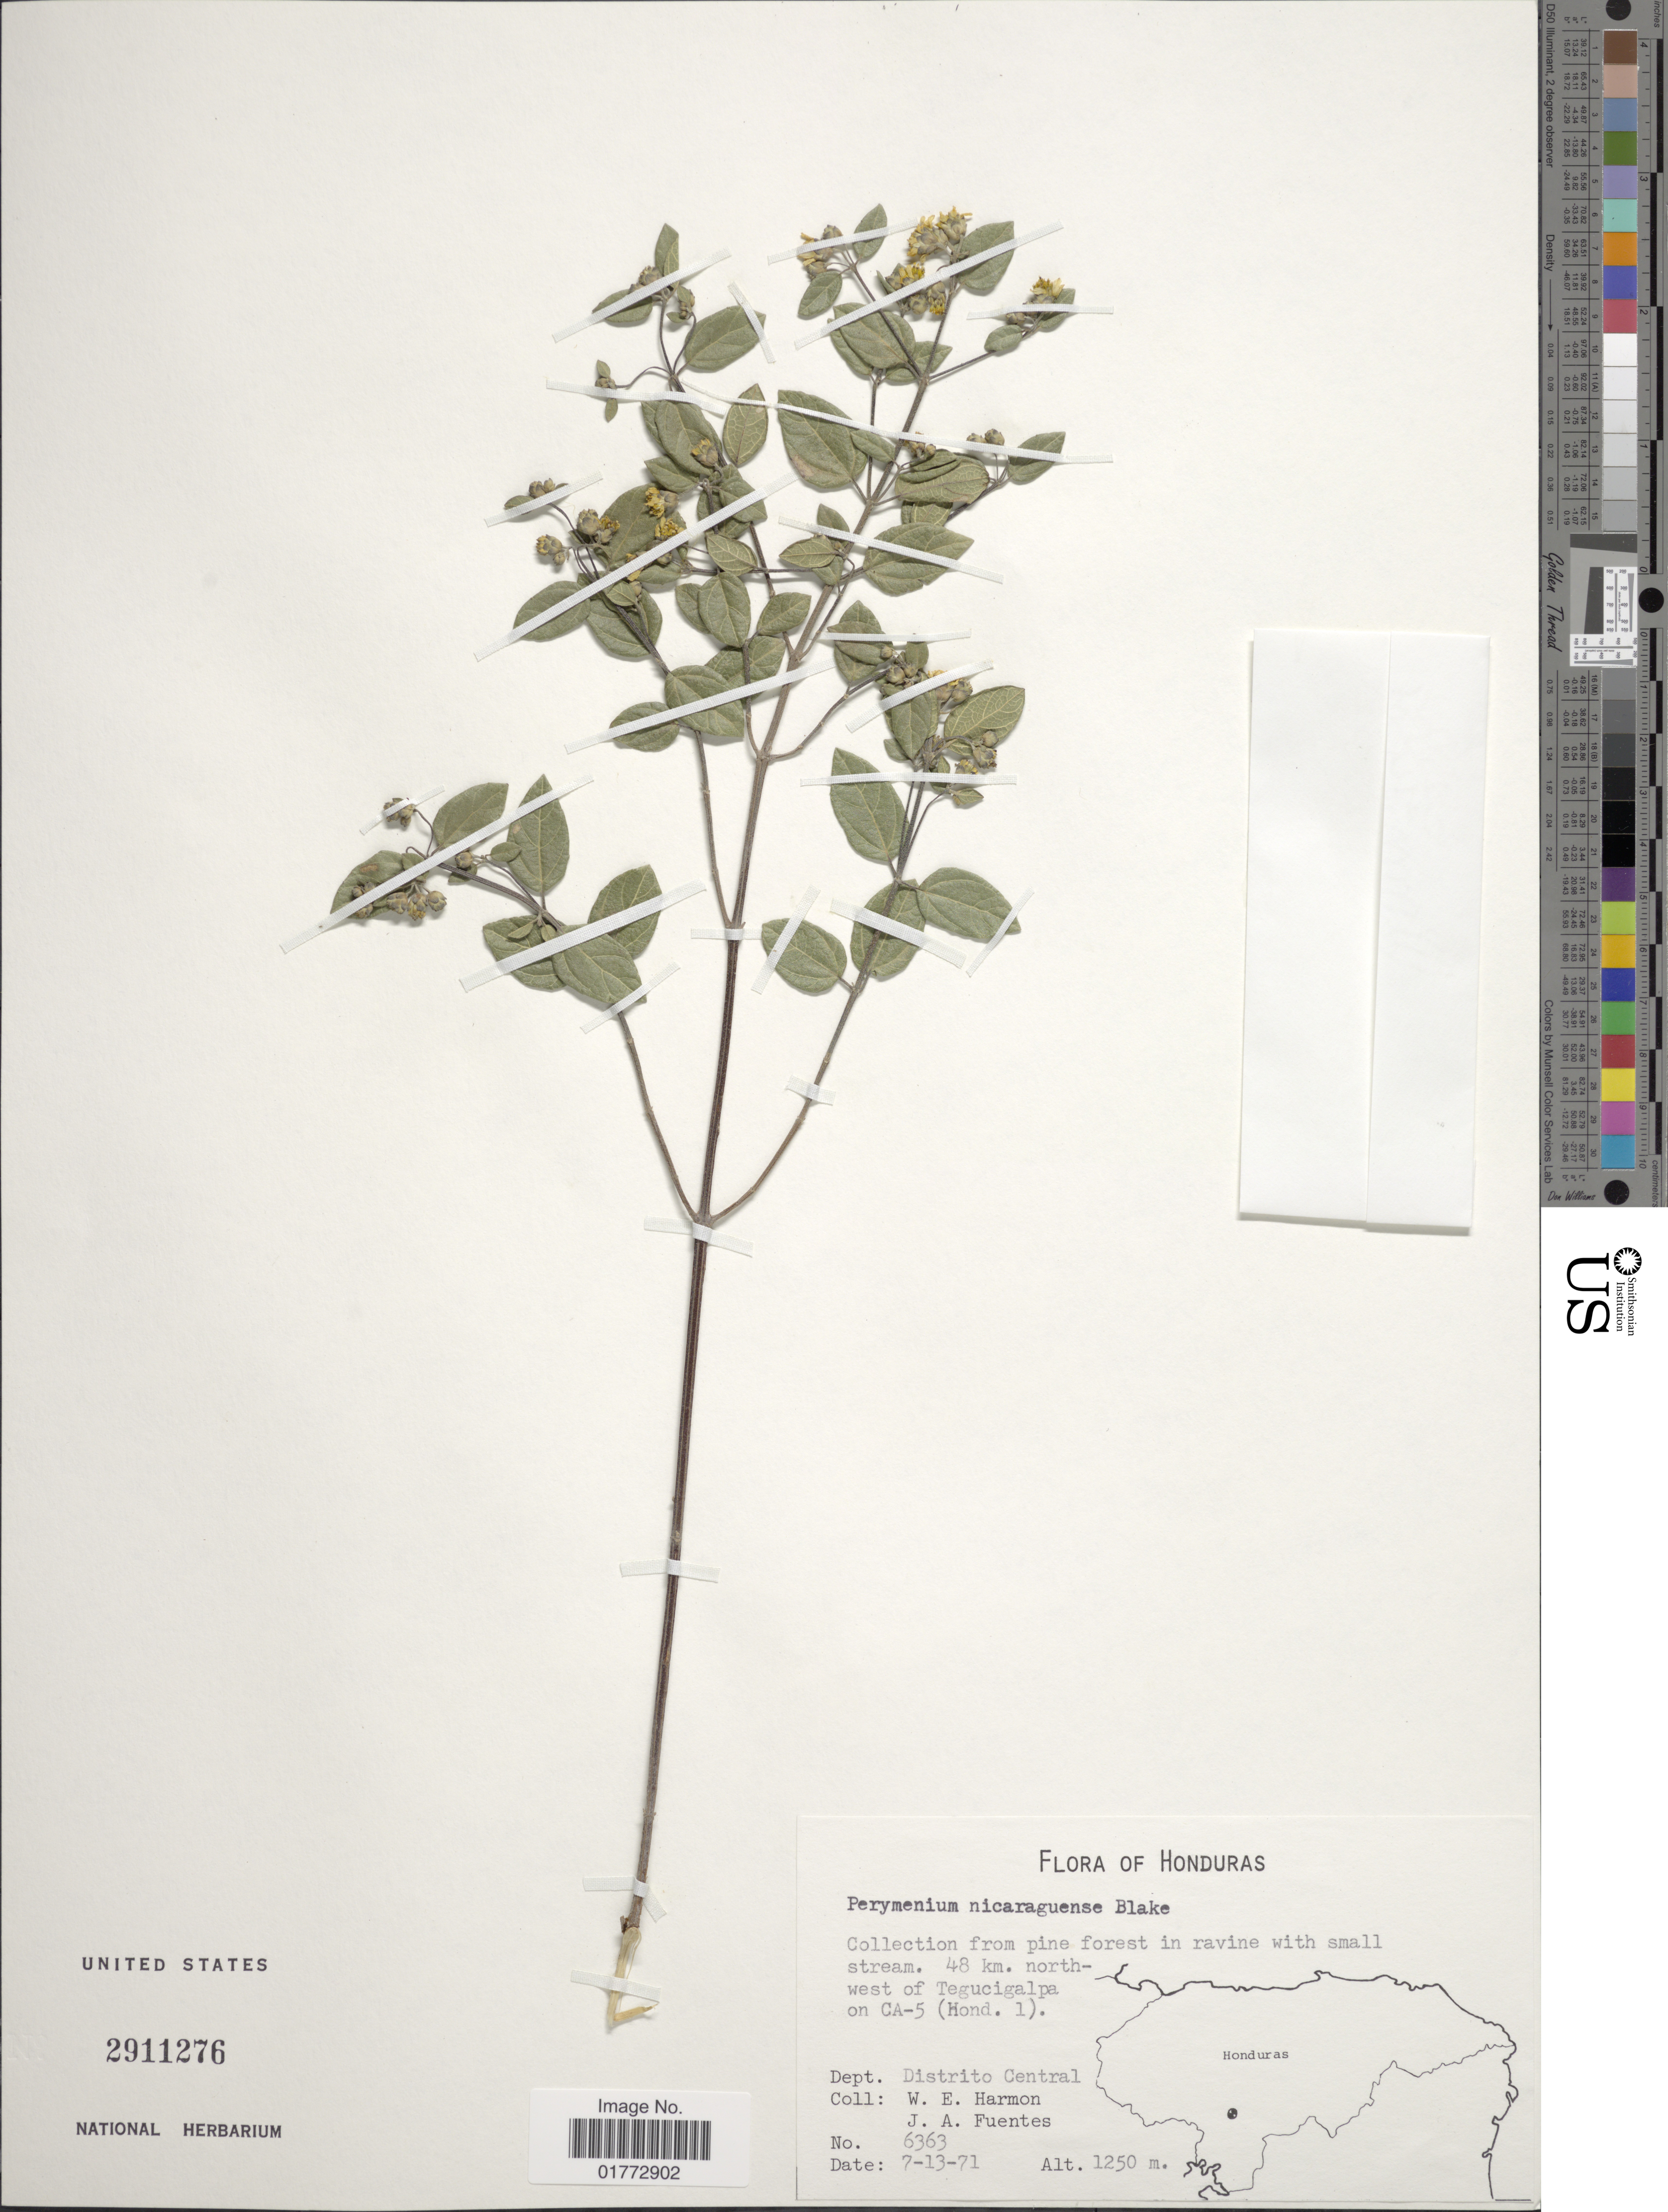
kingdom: Plantae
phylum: Tracheophyta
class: Magnoliopsida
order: Asterales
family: Asteraceae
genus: Perymenium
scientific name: Perymenium nicaraguense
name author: S.F. Blake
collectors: W. E. Harmon & J. Fuentes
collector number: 6363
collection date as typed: Transcribed d/m/y: 13/7/71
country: Honduras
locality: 48 km. northwest of Tegucigalpa on CA-5 (Hond. 1), Dept. Distrito Central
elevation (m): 1250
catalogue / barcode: US 2911276